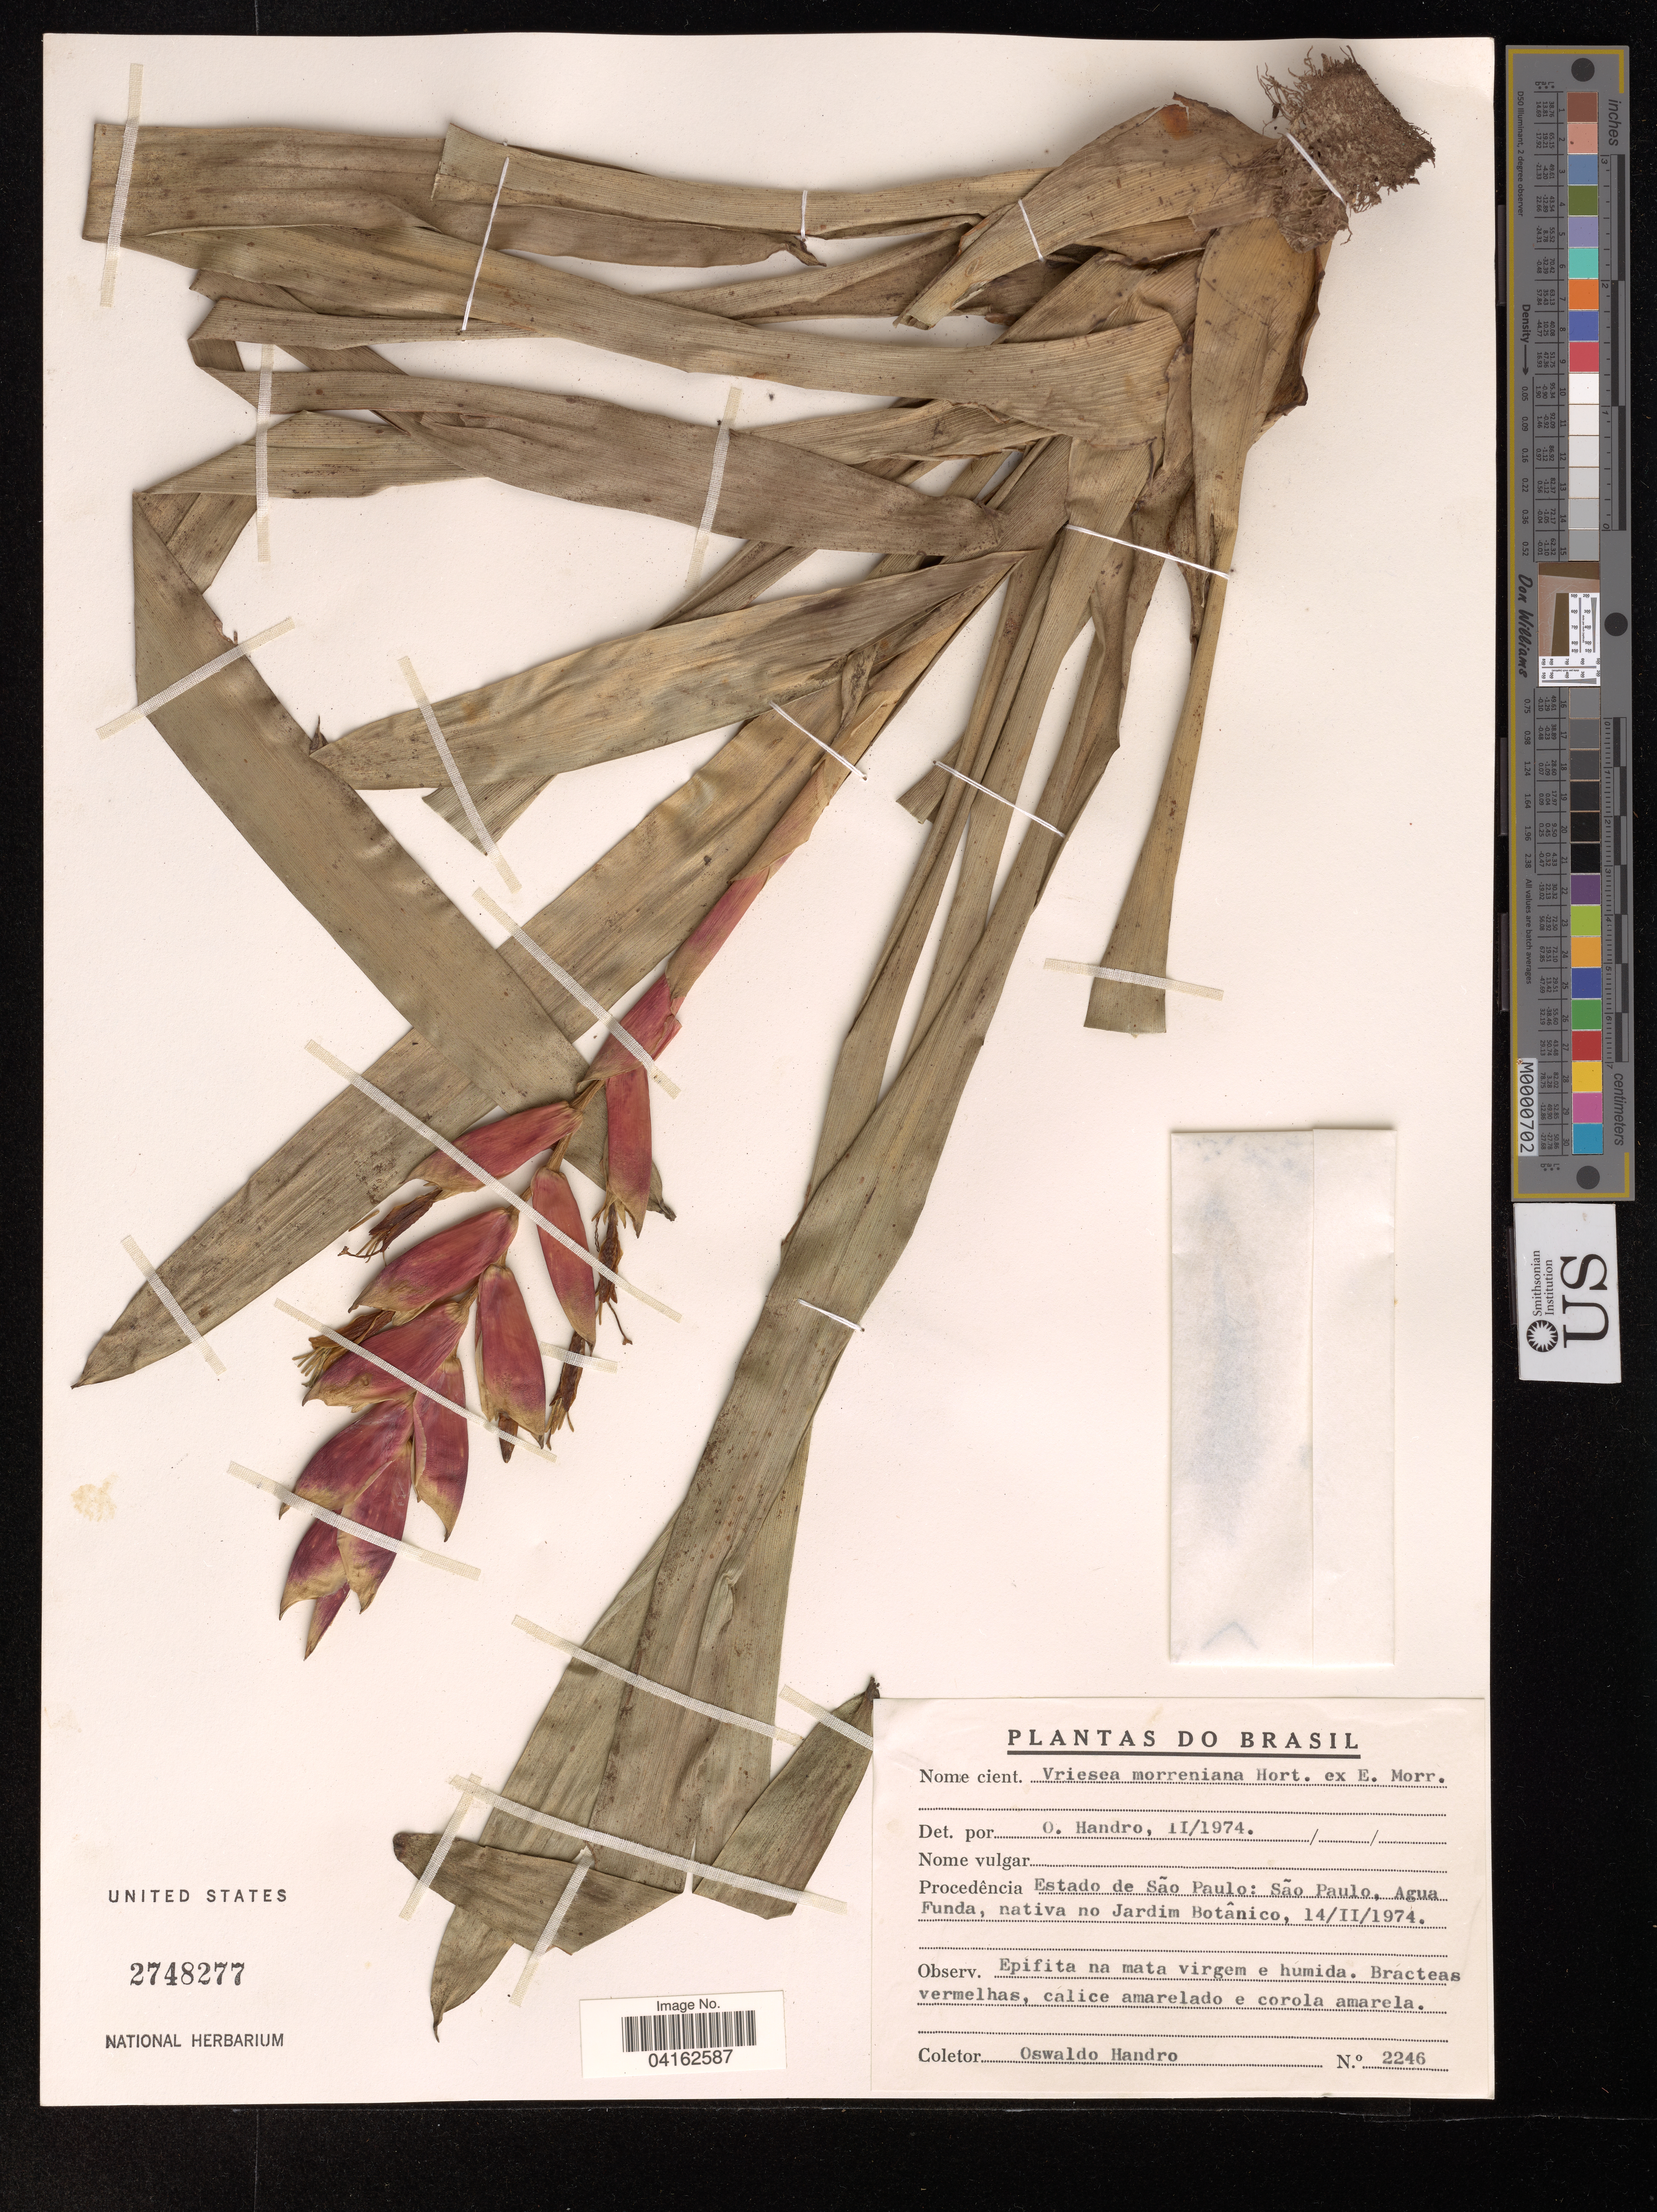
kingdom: Plantae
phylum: Tracheophyta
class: Liliopsida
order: Poales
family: Bromeliaceae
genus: Vriesea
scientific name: Vriesea x morreniana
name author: É. Morren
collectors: O. Handro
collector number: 2246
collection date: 1974-02-14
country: Brazil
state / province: São Paulo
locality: Procedência São Paulo, Agua Funda, nativa no Jardim Botânico.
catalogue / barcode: US 2748277